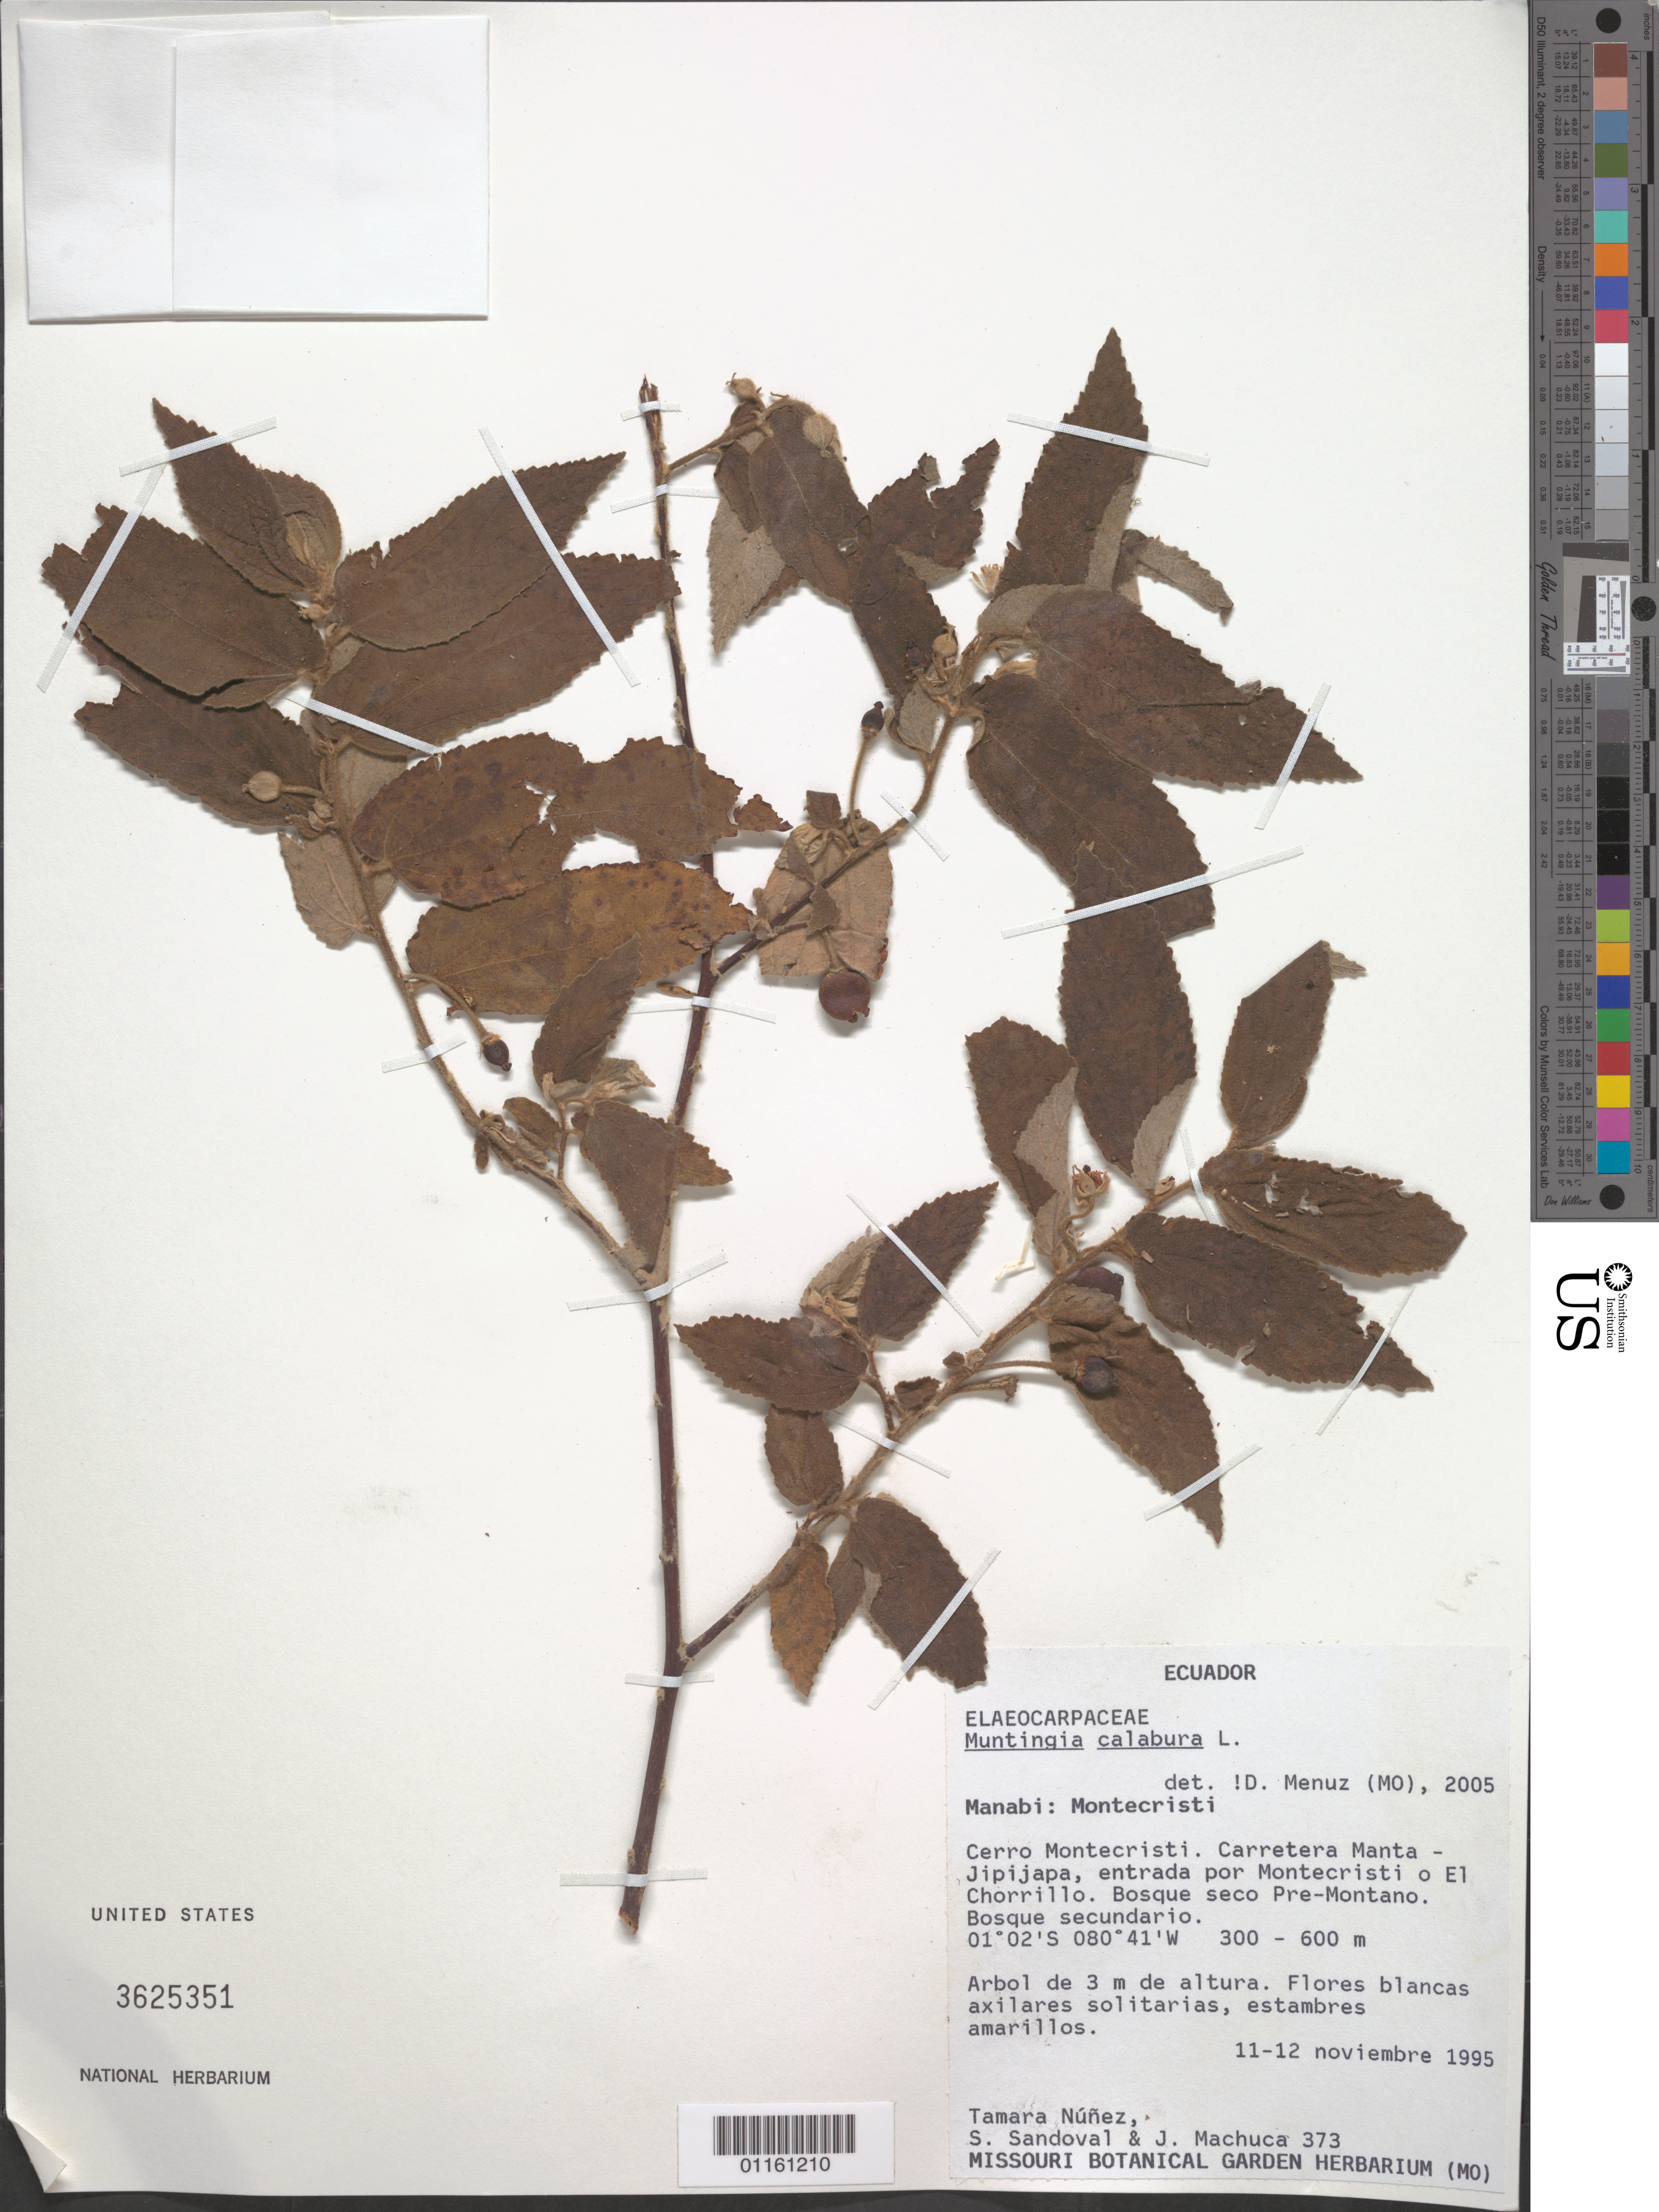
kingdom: Plantae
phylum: Tracheophyta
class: Magnoliopsida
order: Malvales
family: Muntingiaceae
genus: Muntingia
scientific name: Muntingia calabura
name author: L.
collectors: T. Núñez, S. Sandoval & J. A. Machuca N.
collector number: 373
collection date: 1995-11-11,1995-11-12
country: Ecuador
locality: Cerro Montecristi.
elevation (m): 300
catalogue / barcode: US 3625351